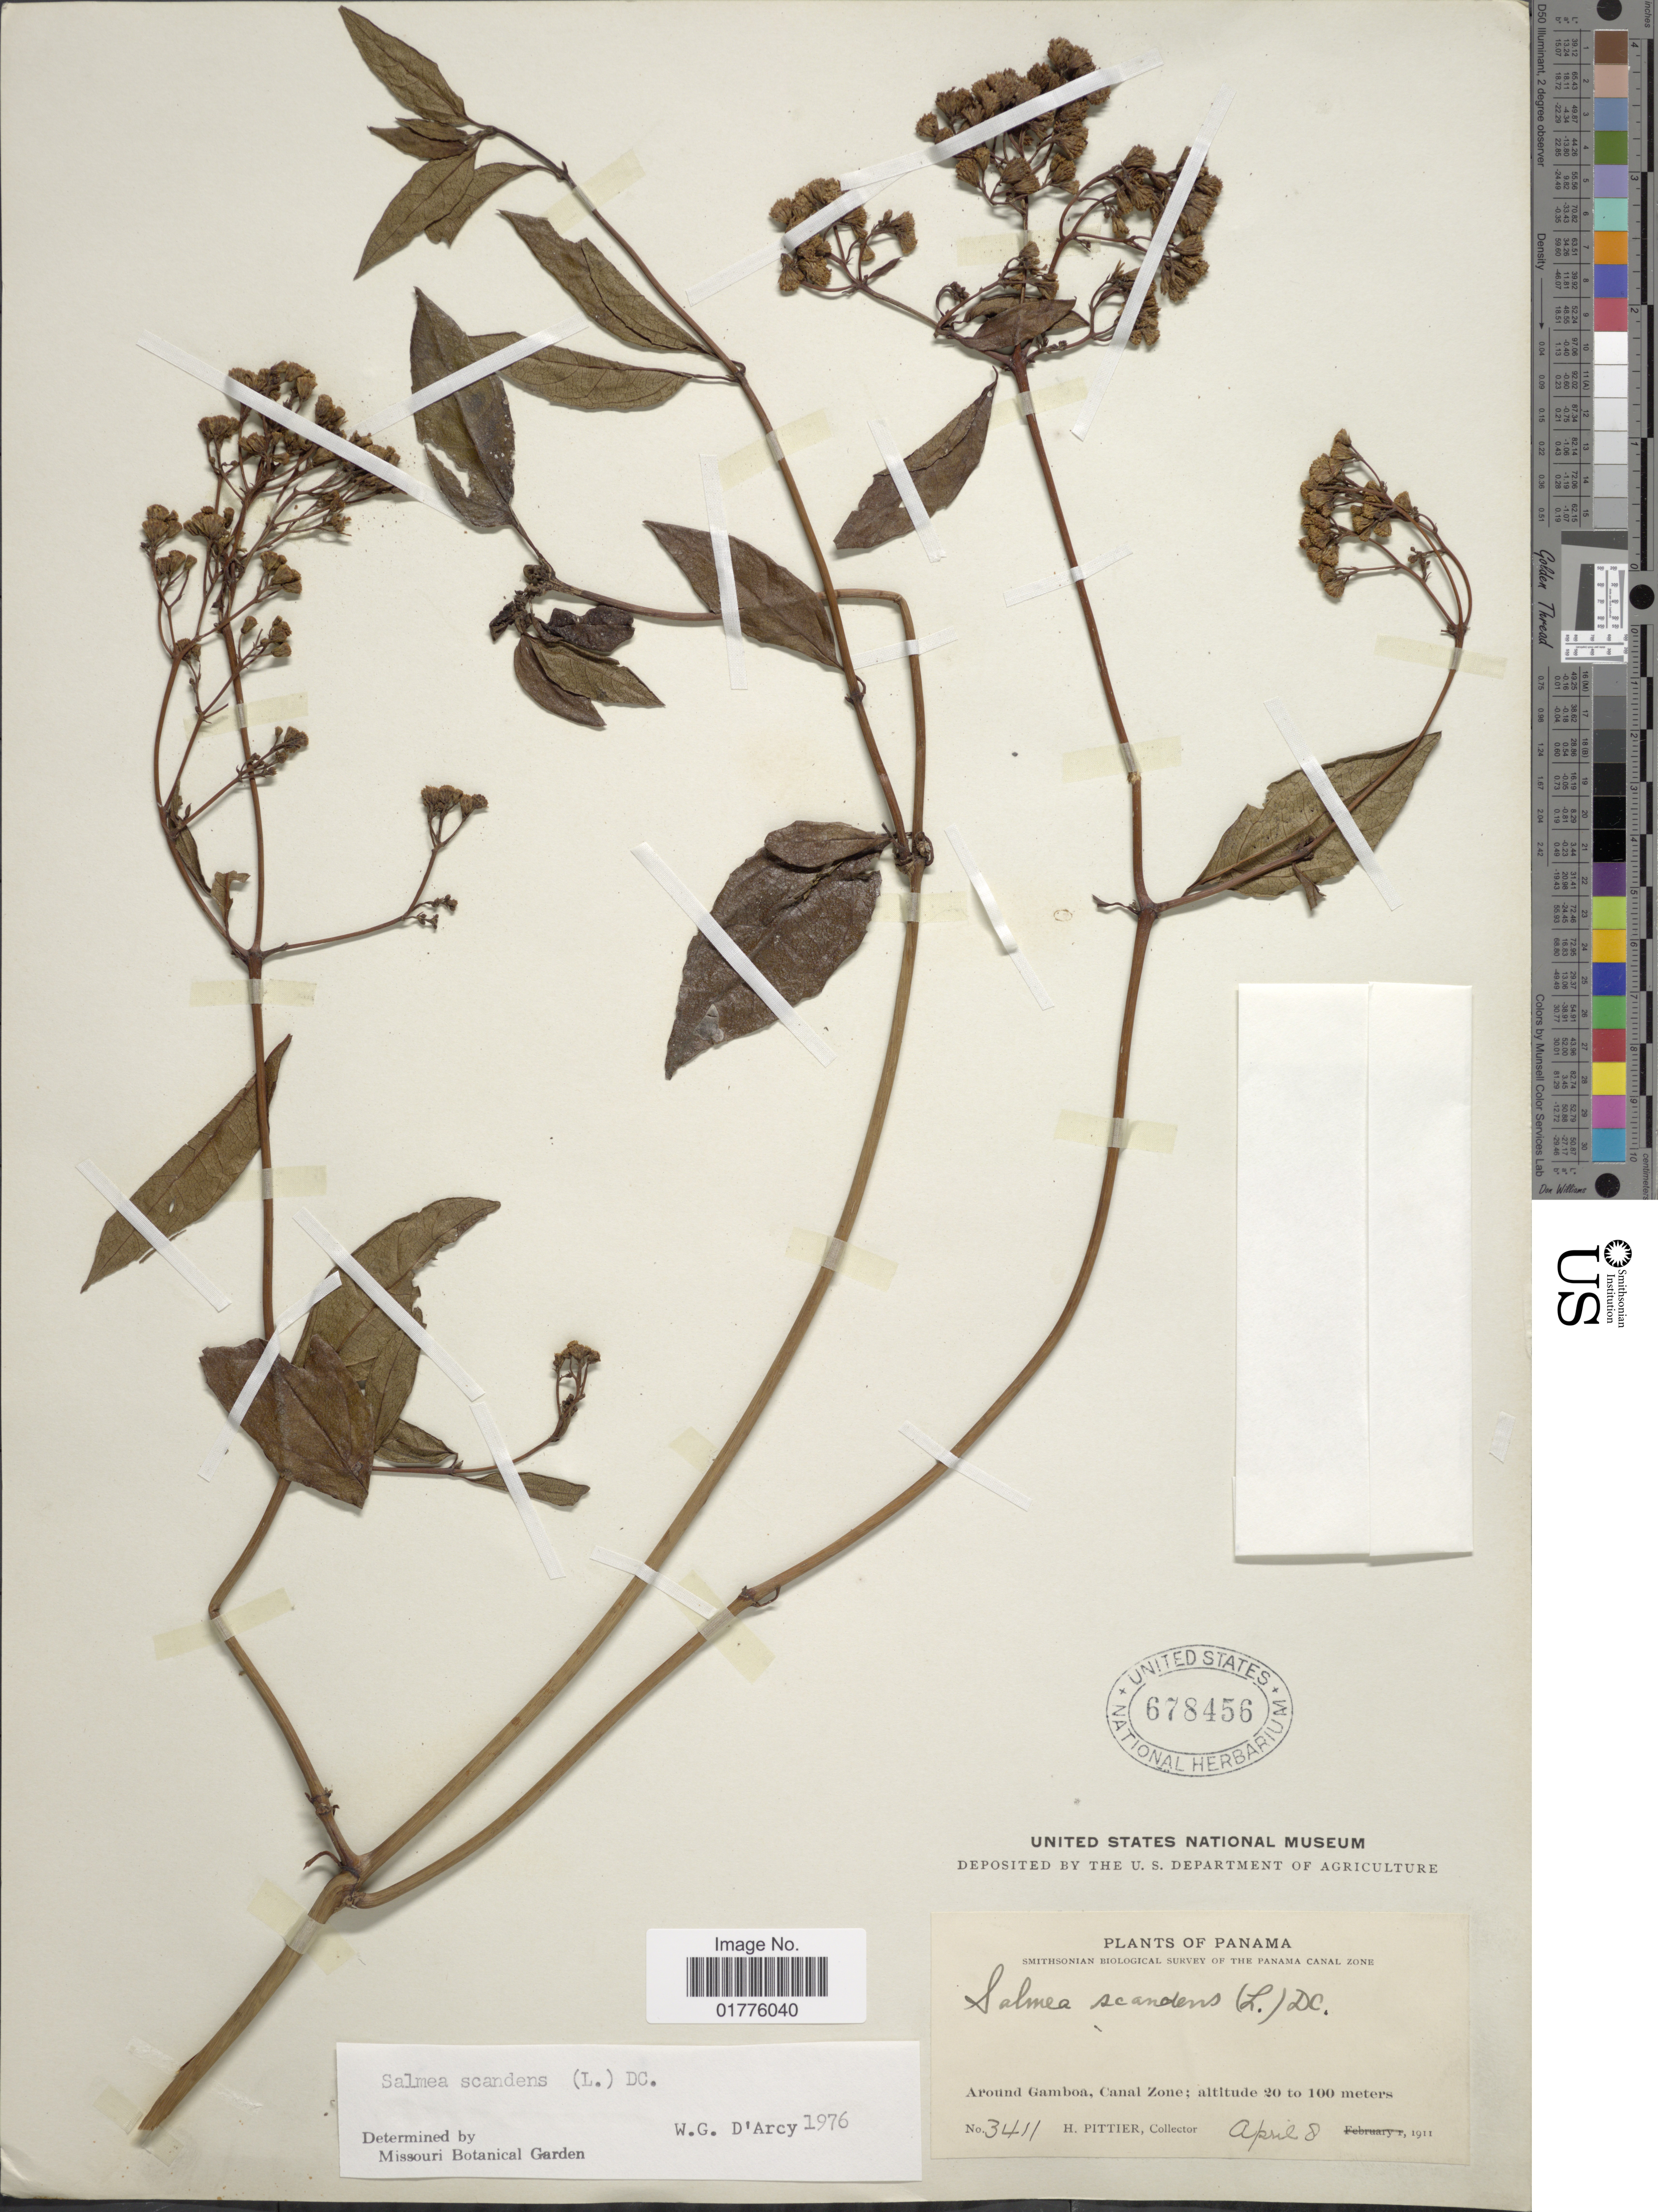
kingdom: Plantae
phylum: Tracheophyta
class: Magnoliopsida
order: Asterales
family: Asteraceae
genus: Salmea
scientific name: Salmea scandens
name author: (L.) DC.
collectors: H. F. Pittier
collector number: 3411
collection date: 1911-04-08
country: Panama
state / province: Colón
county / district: Canal Zone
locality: Around Gamboa, Colón / Panamá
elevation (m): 20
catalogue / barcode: US 678456